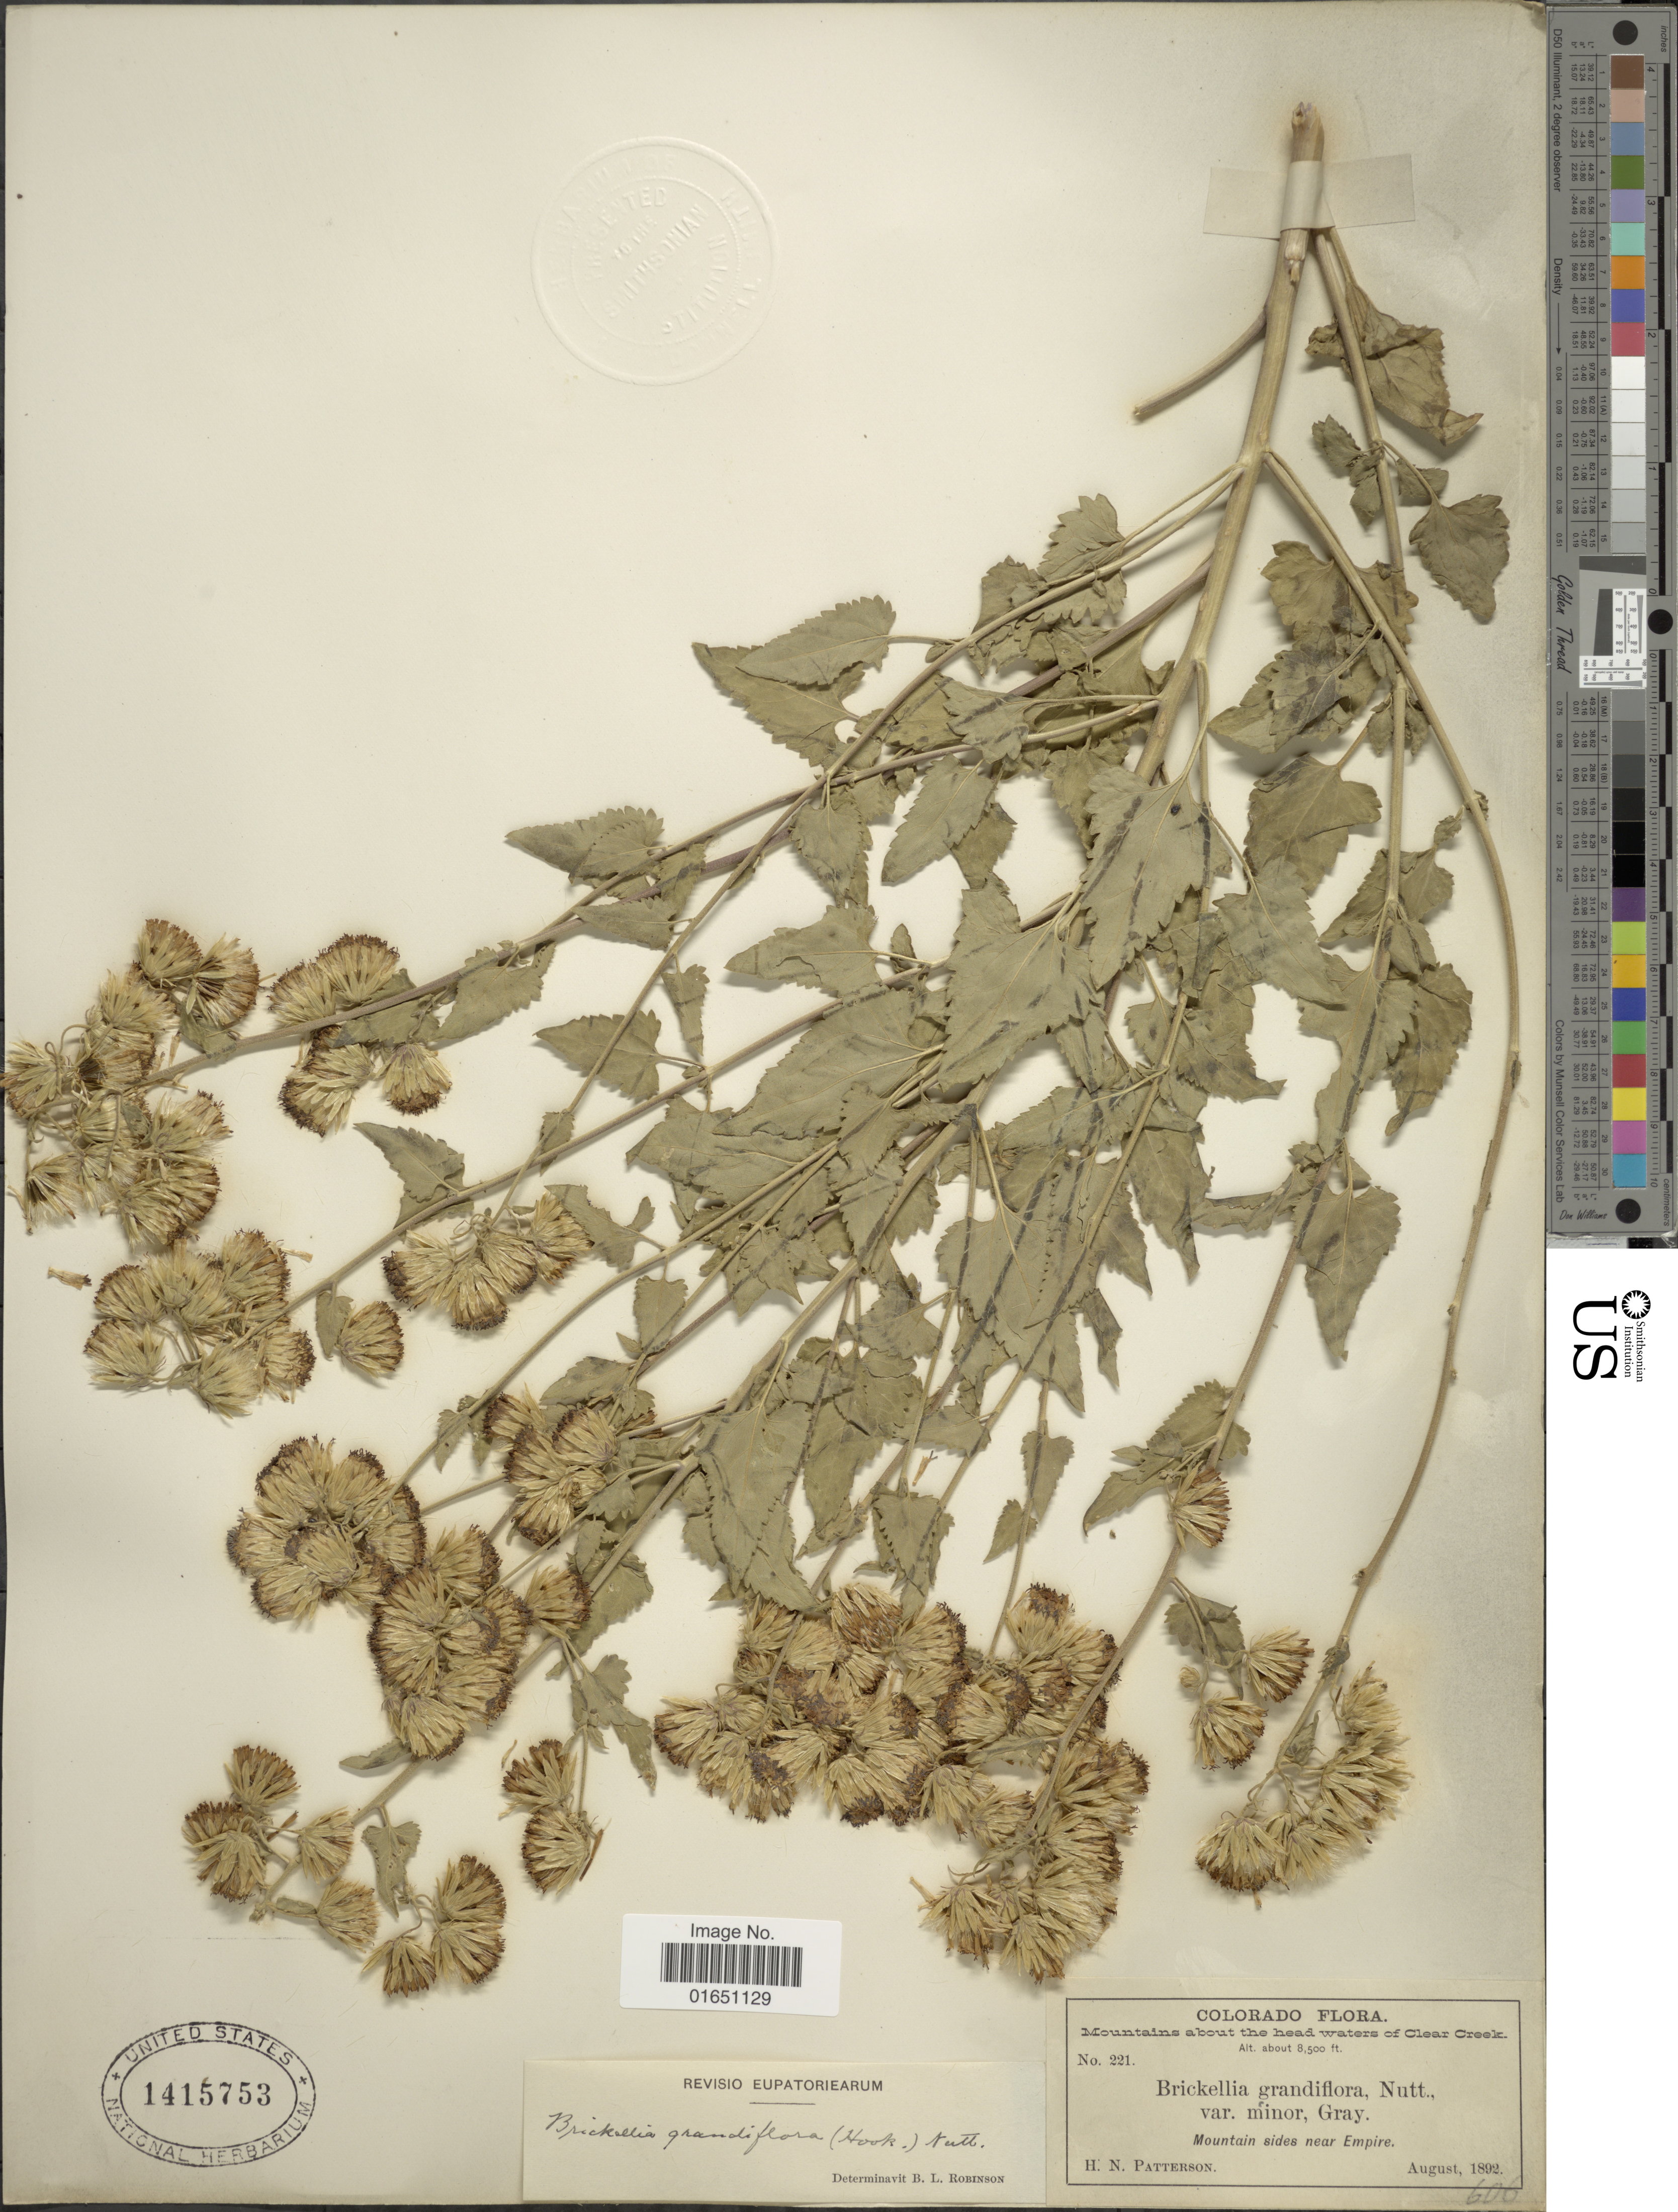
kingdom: Plantae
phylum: Tracheophyta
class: Magnoliopsida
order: Asterales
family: Asteraceae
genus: Brickellia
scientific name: Brickellia grandiflora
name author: (Hook.) Nutt.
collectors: H. N. Patterson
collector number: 221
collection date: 1892-08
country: United States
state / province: Colorado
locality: Mountains about the head water of Clear Creek, Mountain sides near Empire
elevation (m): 2591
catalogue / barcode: US 1415753